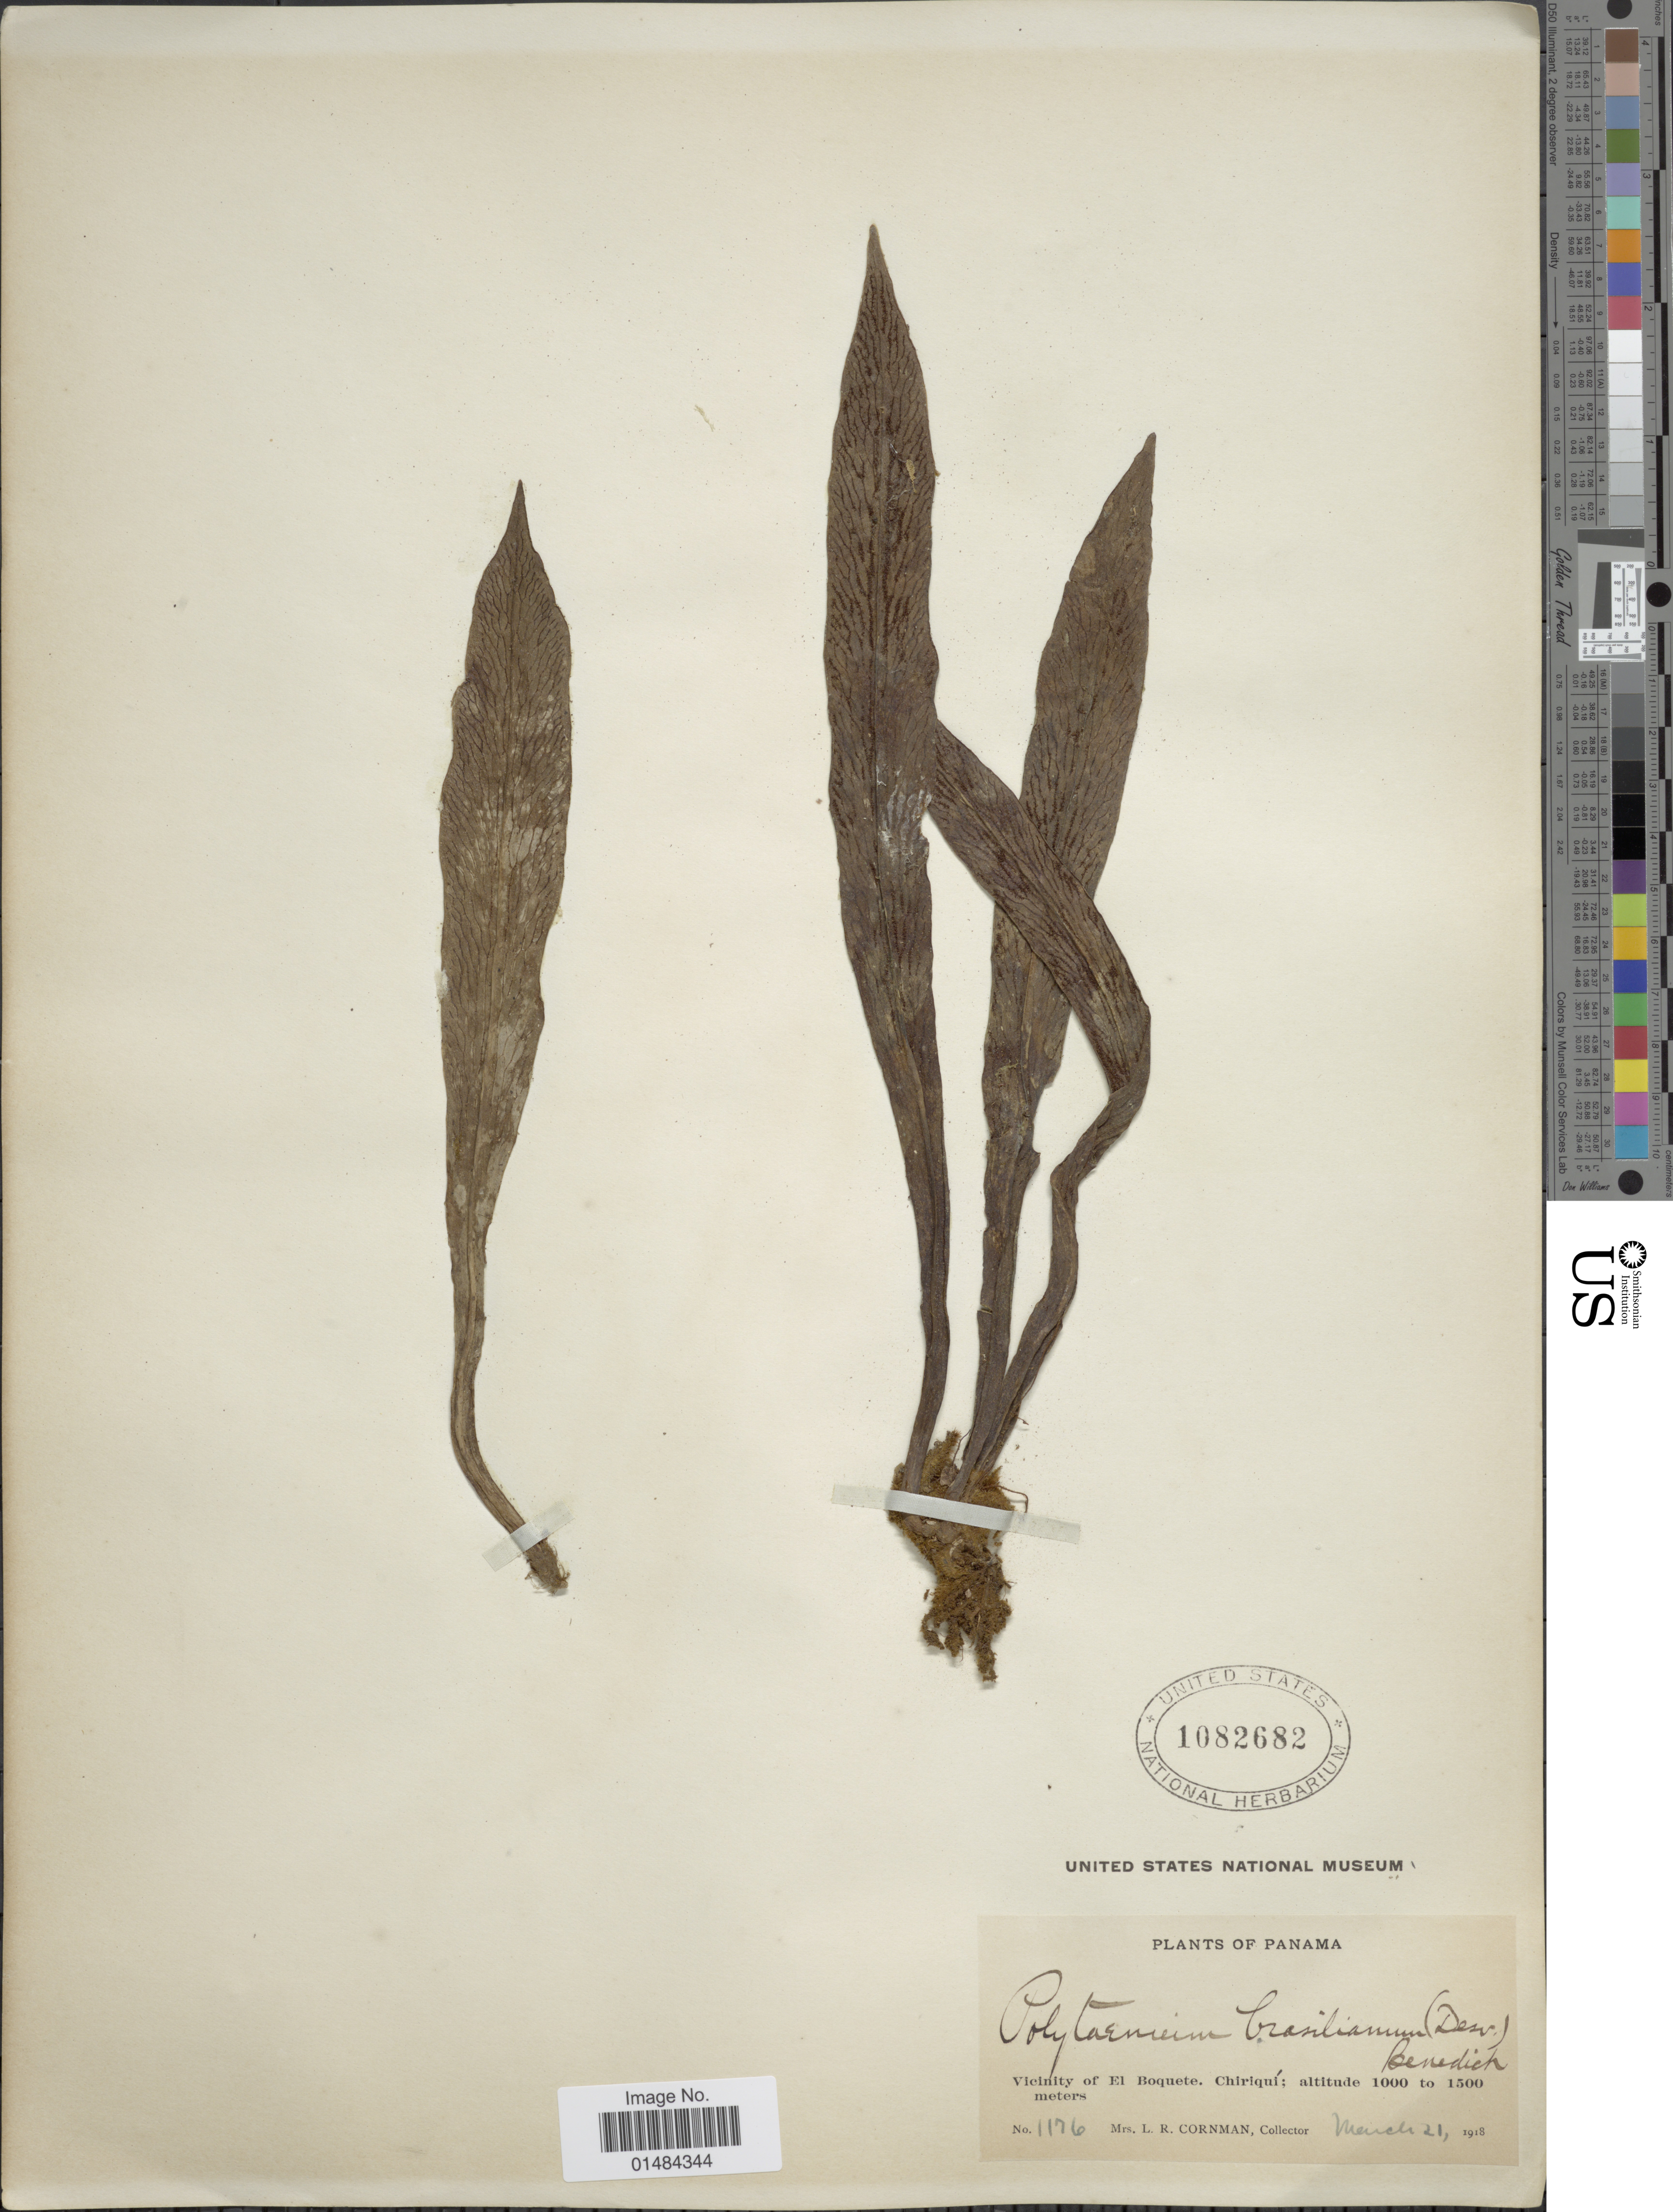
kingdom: Plantae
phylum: Tracheophyta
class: Polypodiopsida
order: Polypodiales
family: Pteridaceae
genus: Polytaenium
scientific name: Polytaenium chlorosporum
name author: (Mickel & Beitel) E.H. Crane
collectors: L. Cornman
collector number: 1176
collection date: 1918-03-21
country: Panama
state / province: Chiriqui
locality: Panama, Vicinity of El Boquete. Chirique.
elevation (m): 1000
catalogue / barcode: US 1082682